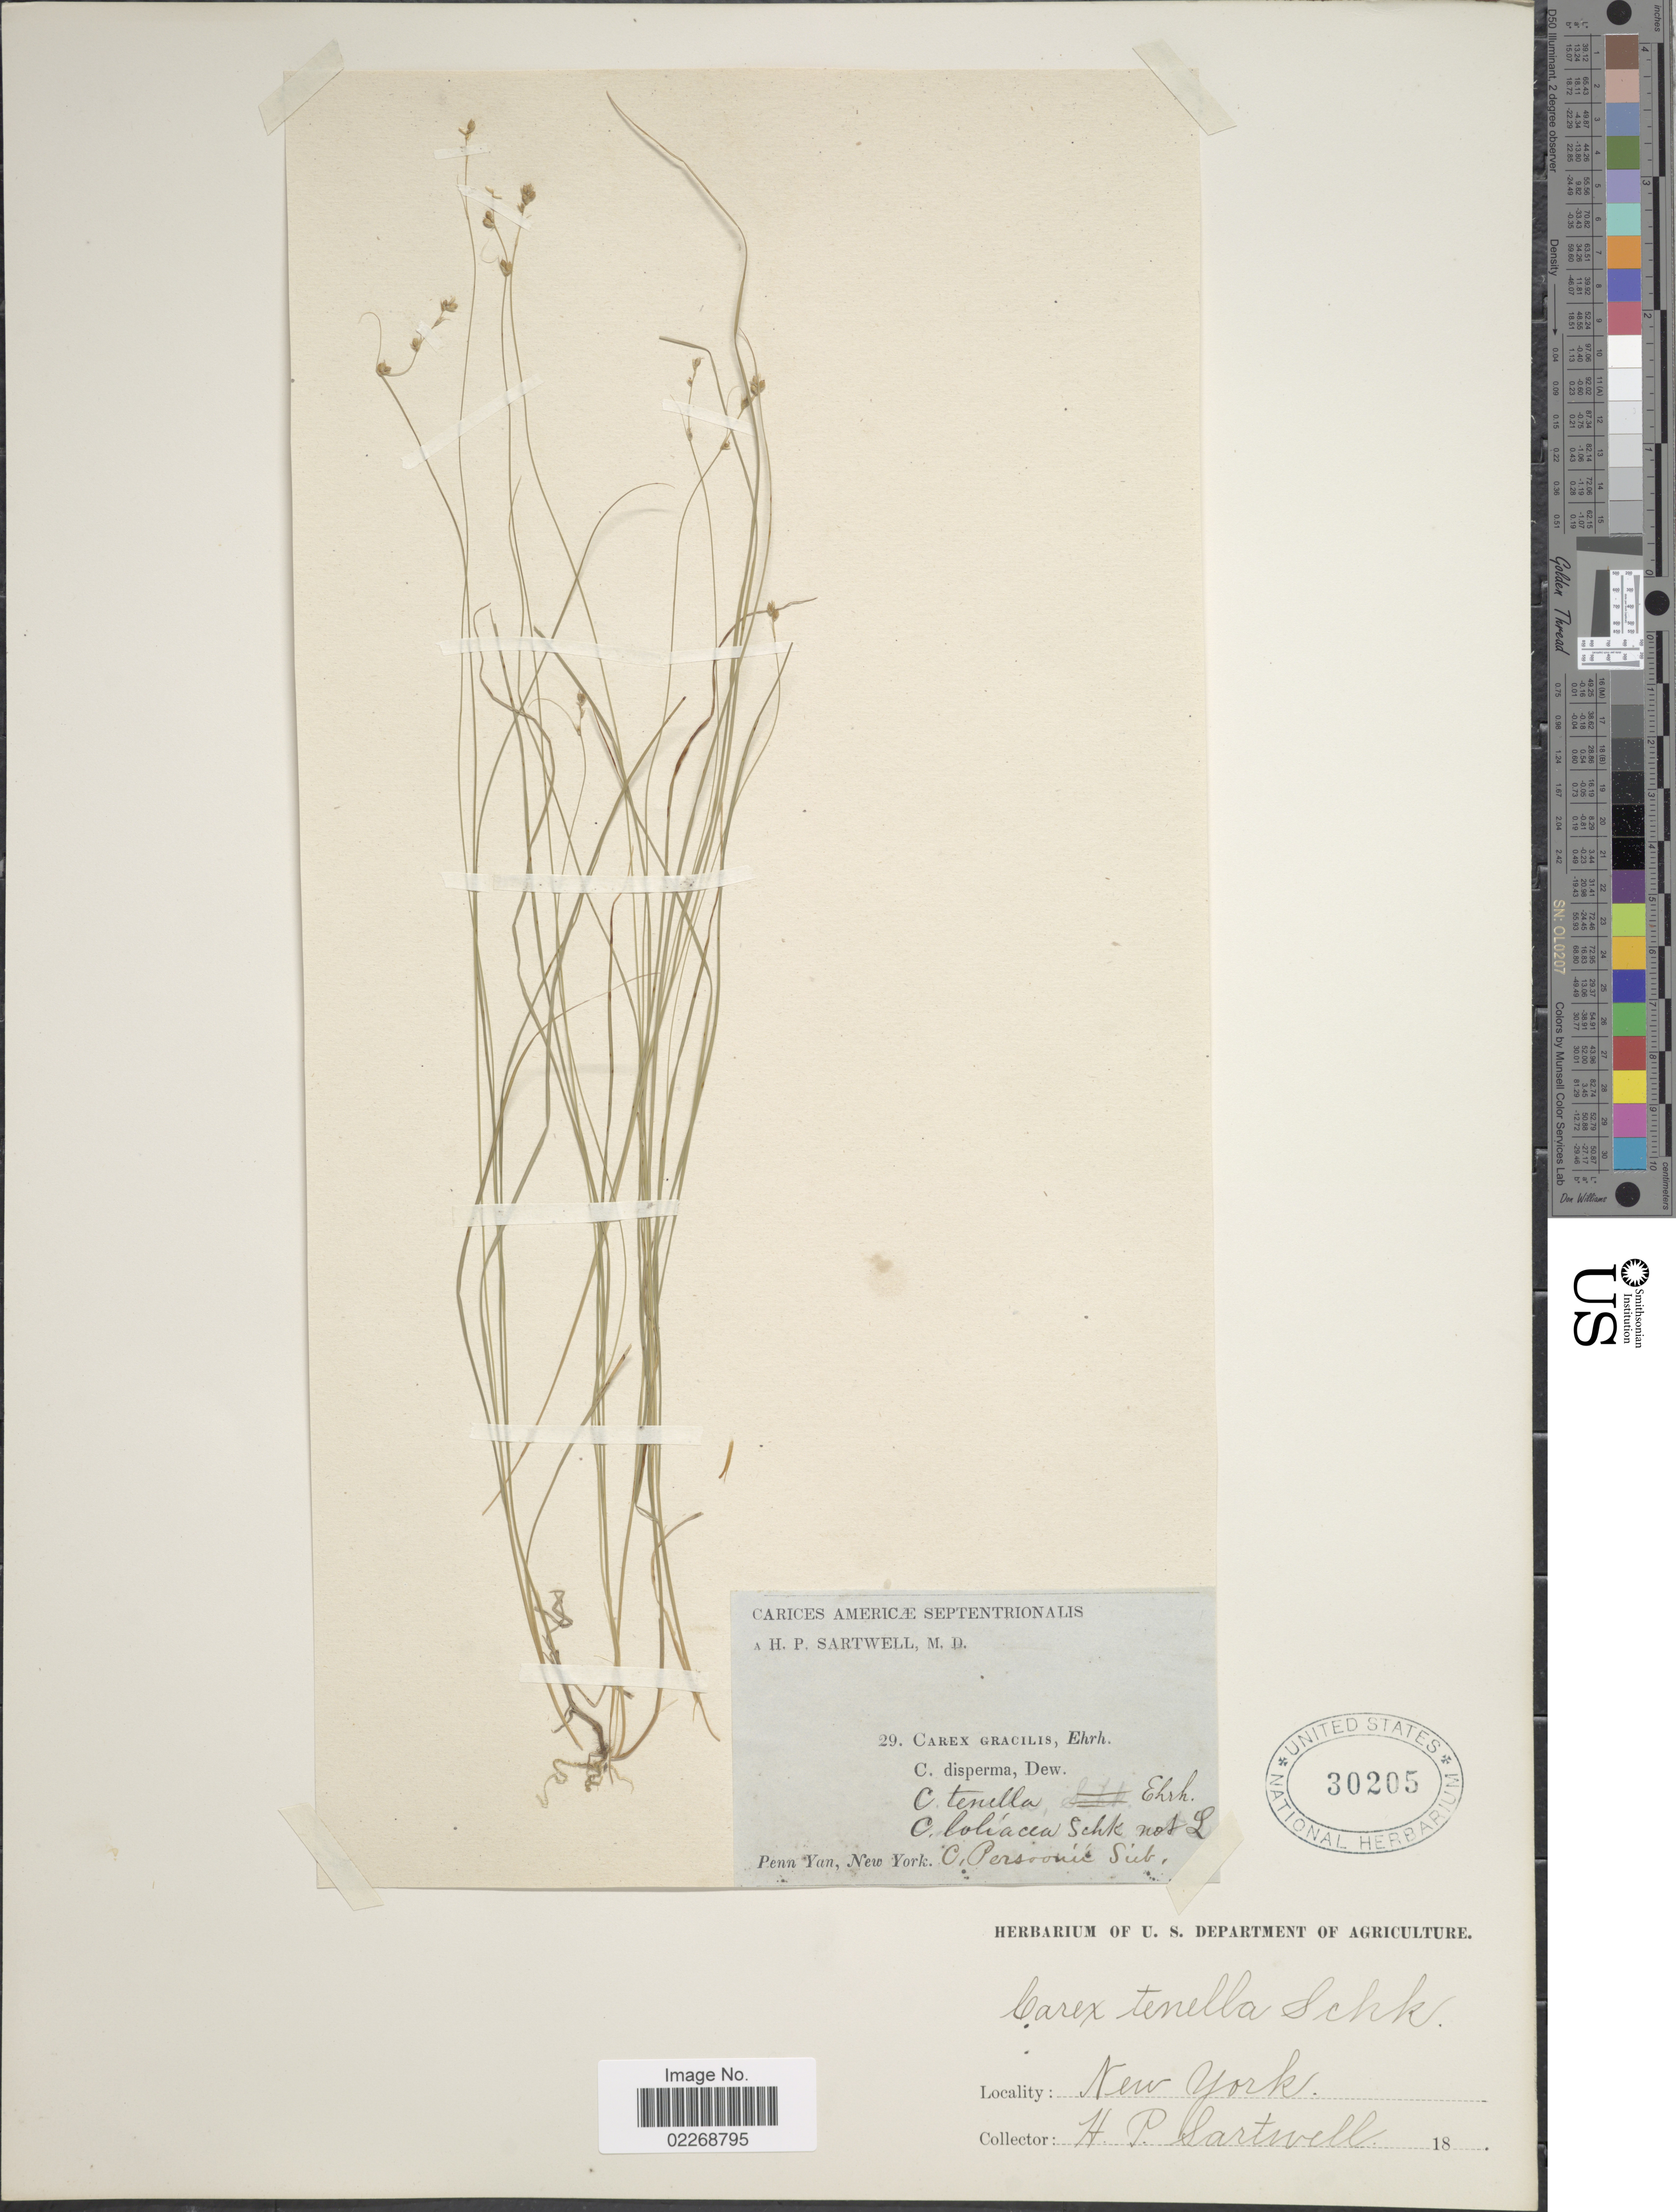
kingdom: Plantae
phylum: Tracheophyta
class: Liliopsida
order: Poales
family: Cyperaceae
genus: Carex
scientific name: Carex disperma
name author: Dewey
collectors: H. P. Sartwell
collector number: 29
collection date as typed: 18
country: United States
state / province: New York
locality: Penn Yan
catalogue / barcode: US 30205